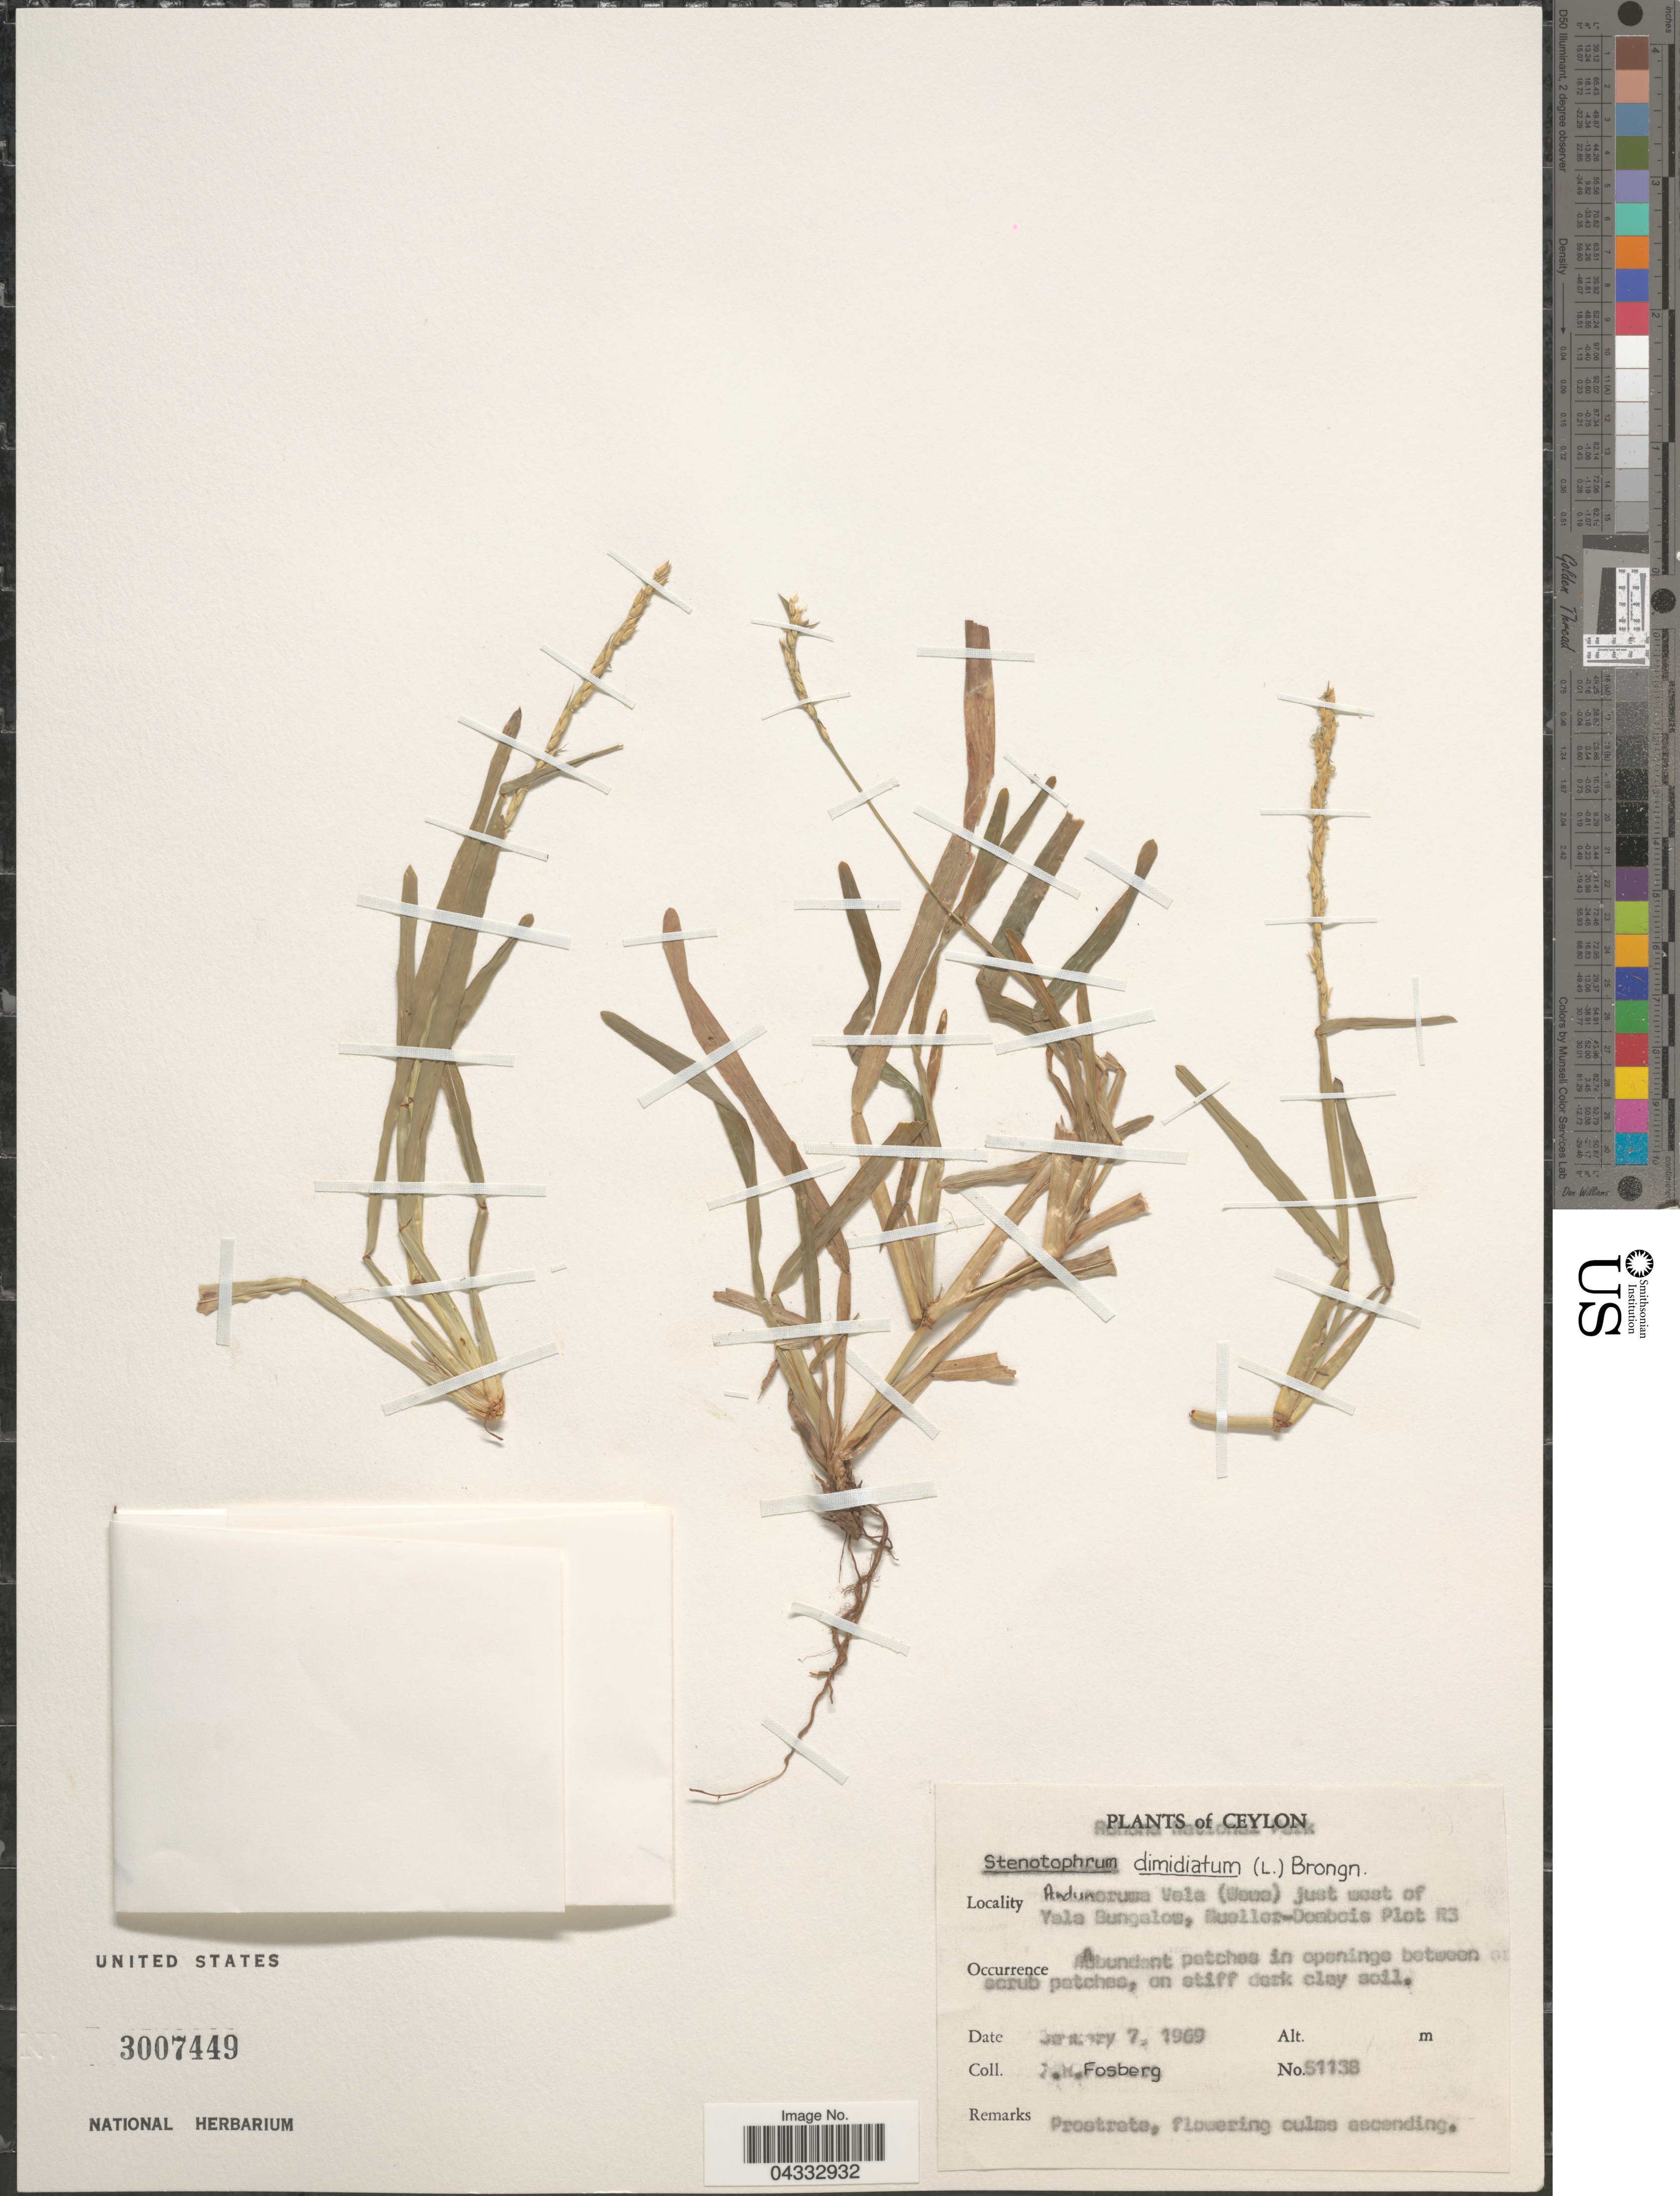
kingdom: Plantae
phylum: Tracheophyta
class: Liliopsida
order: Poales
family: Poaceae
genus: Stenotaphrum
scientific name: Stenotaphrum dimidiatum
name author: (L.) Brongn.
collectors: -. Fosberg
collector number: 51138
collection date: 1969-01-07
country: Sri Lanka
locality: Ceylon. Andunorema [interpreted] Vela (Wowa) [interpreted] just west of Yala Bungalow, Mueller-Dombois Plot R3. Abundant patches in openings between scrub patches, on stiff dark clay soil.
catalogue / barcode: US 3007449